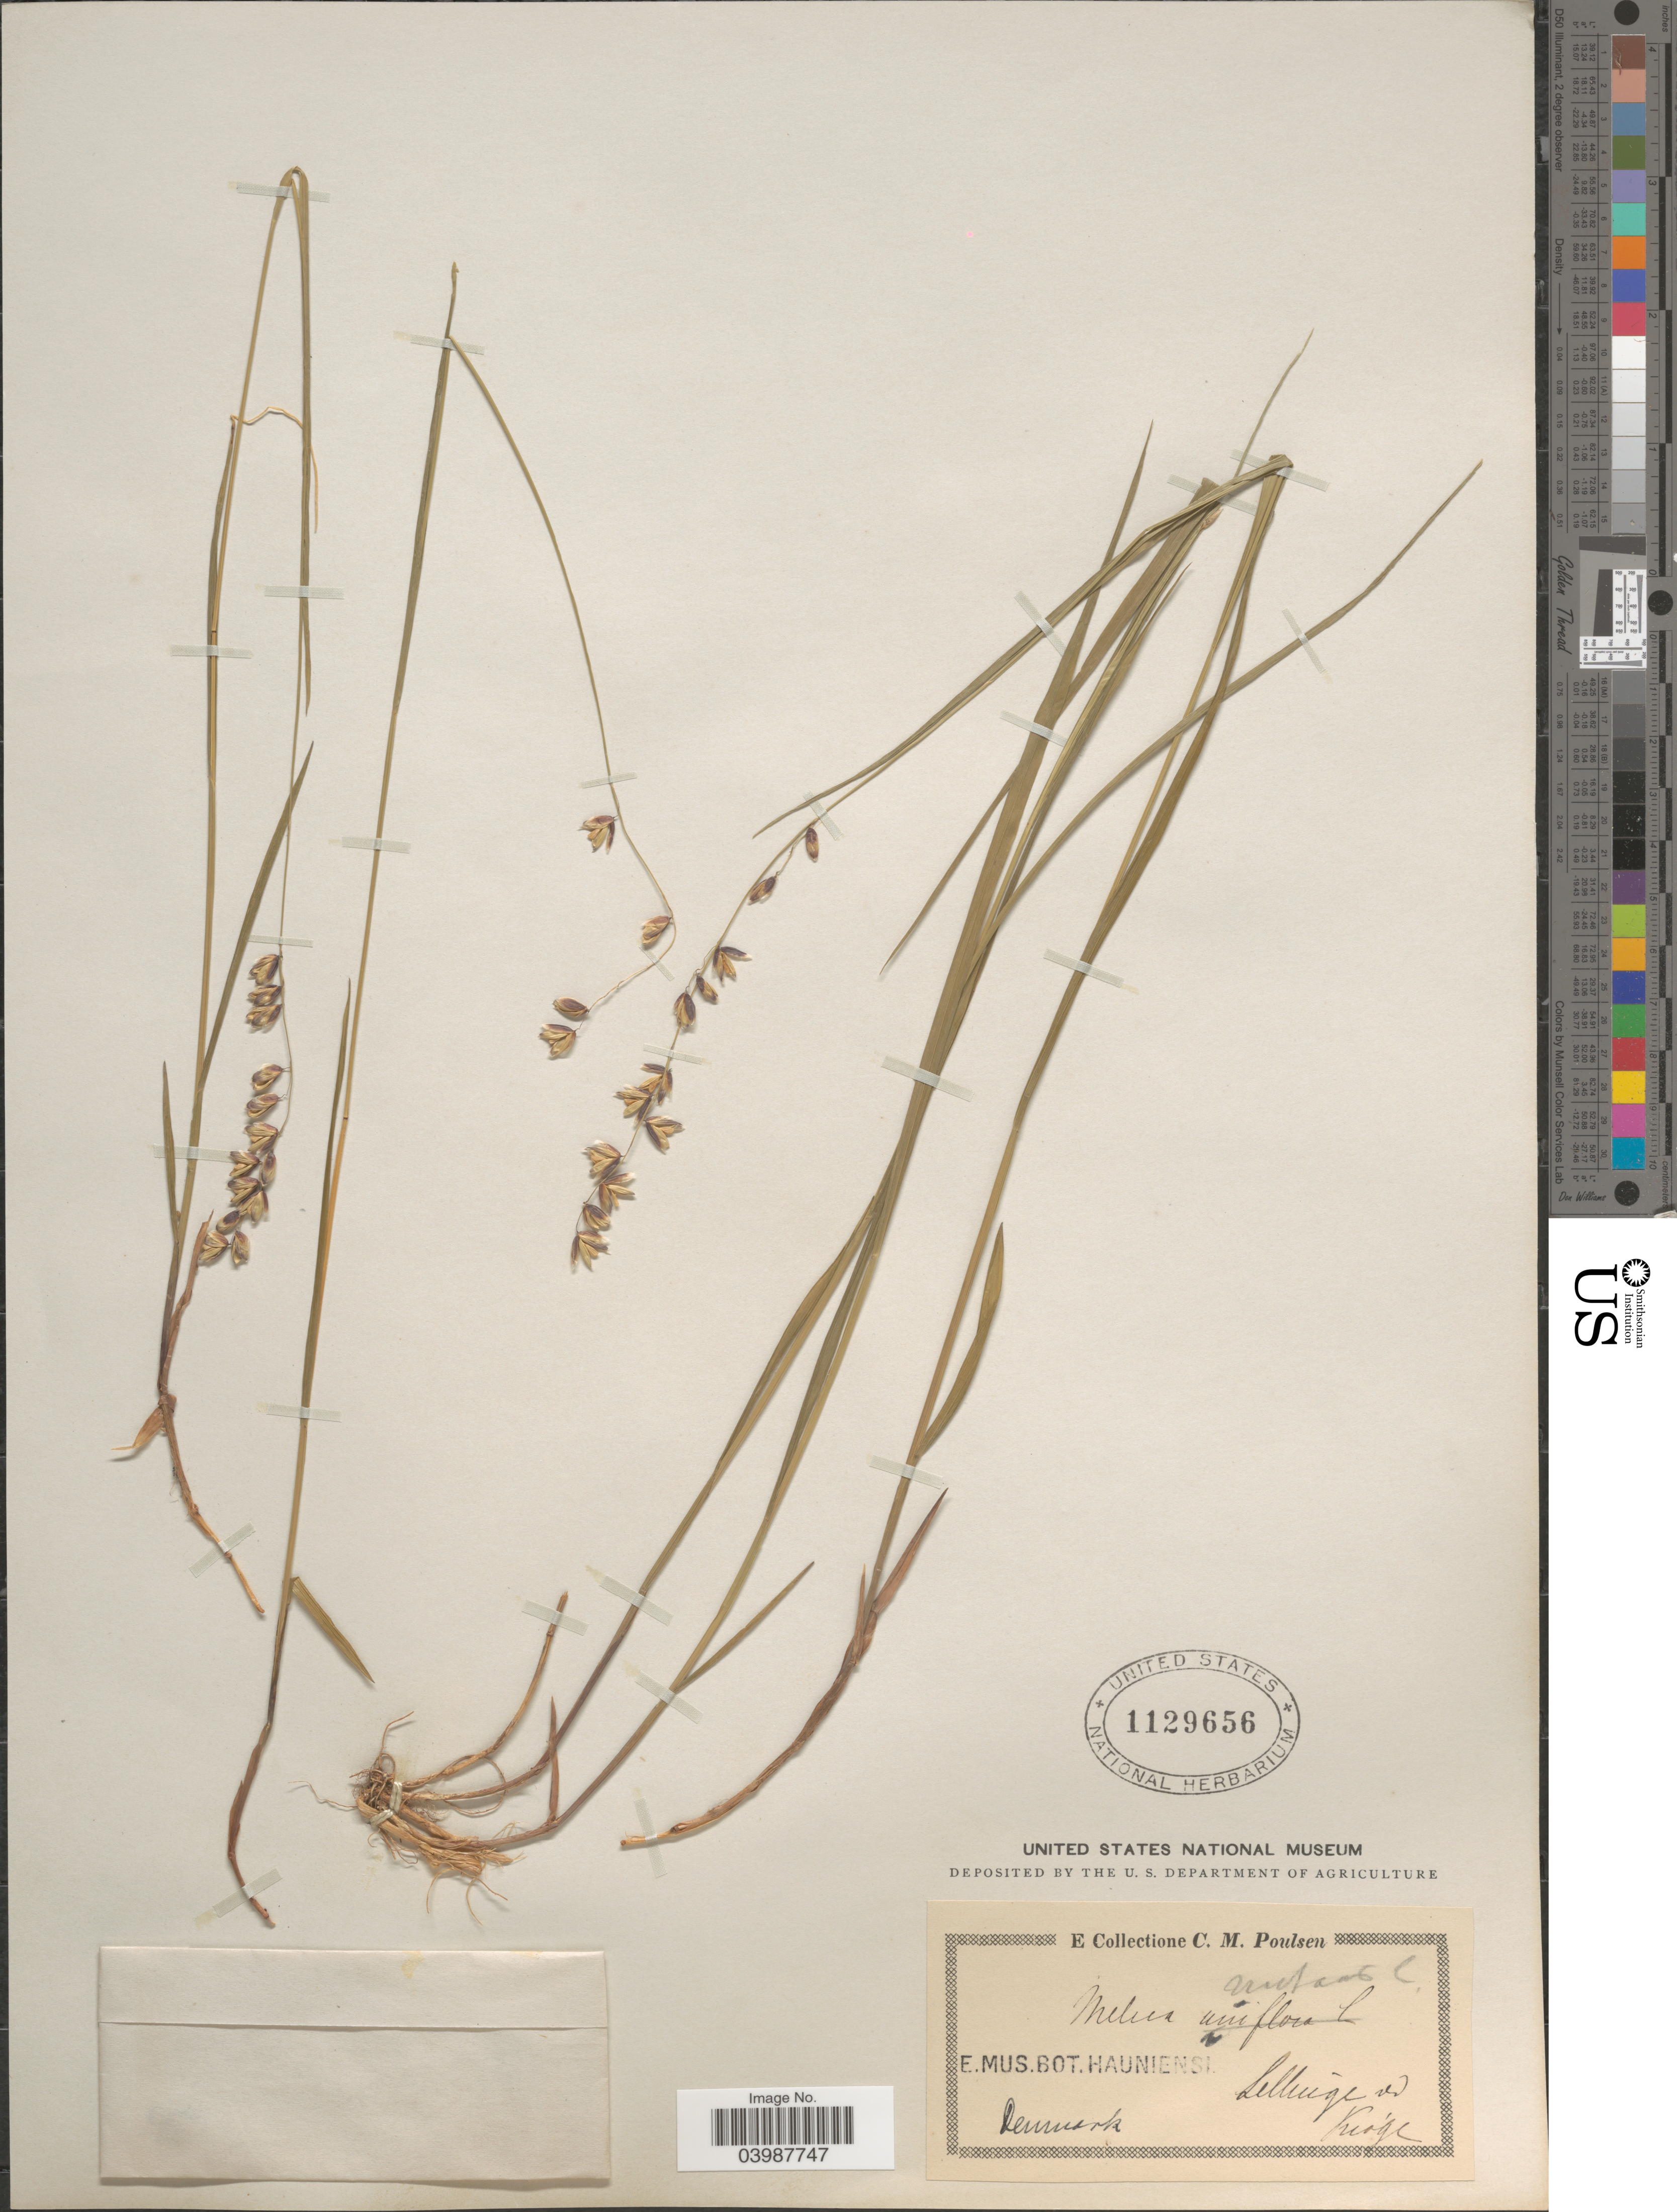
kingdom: Plantae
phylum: Tracheophyta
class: Liliopsida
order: Poales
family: Poaceae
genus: Melica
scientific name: Melica nutans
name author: L.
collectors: C. Poulsen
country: Denmark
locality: Lellinge ad Króge.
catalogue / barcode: US 1129656